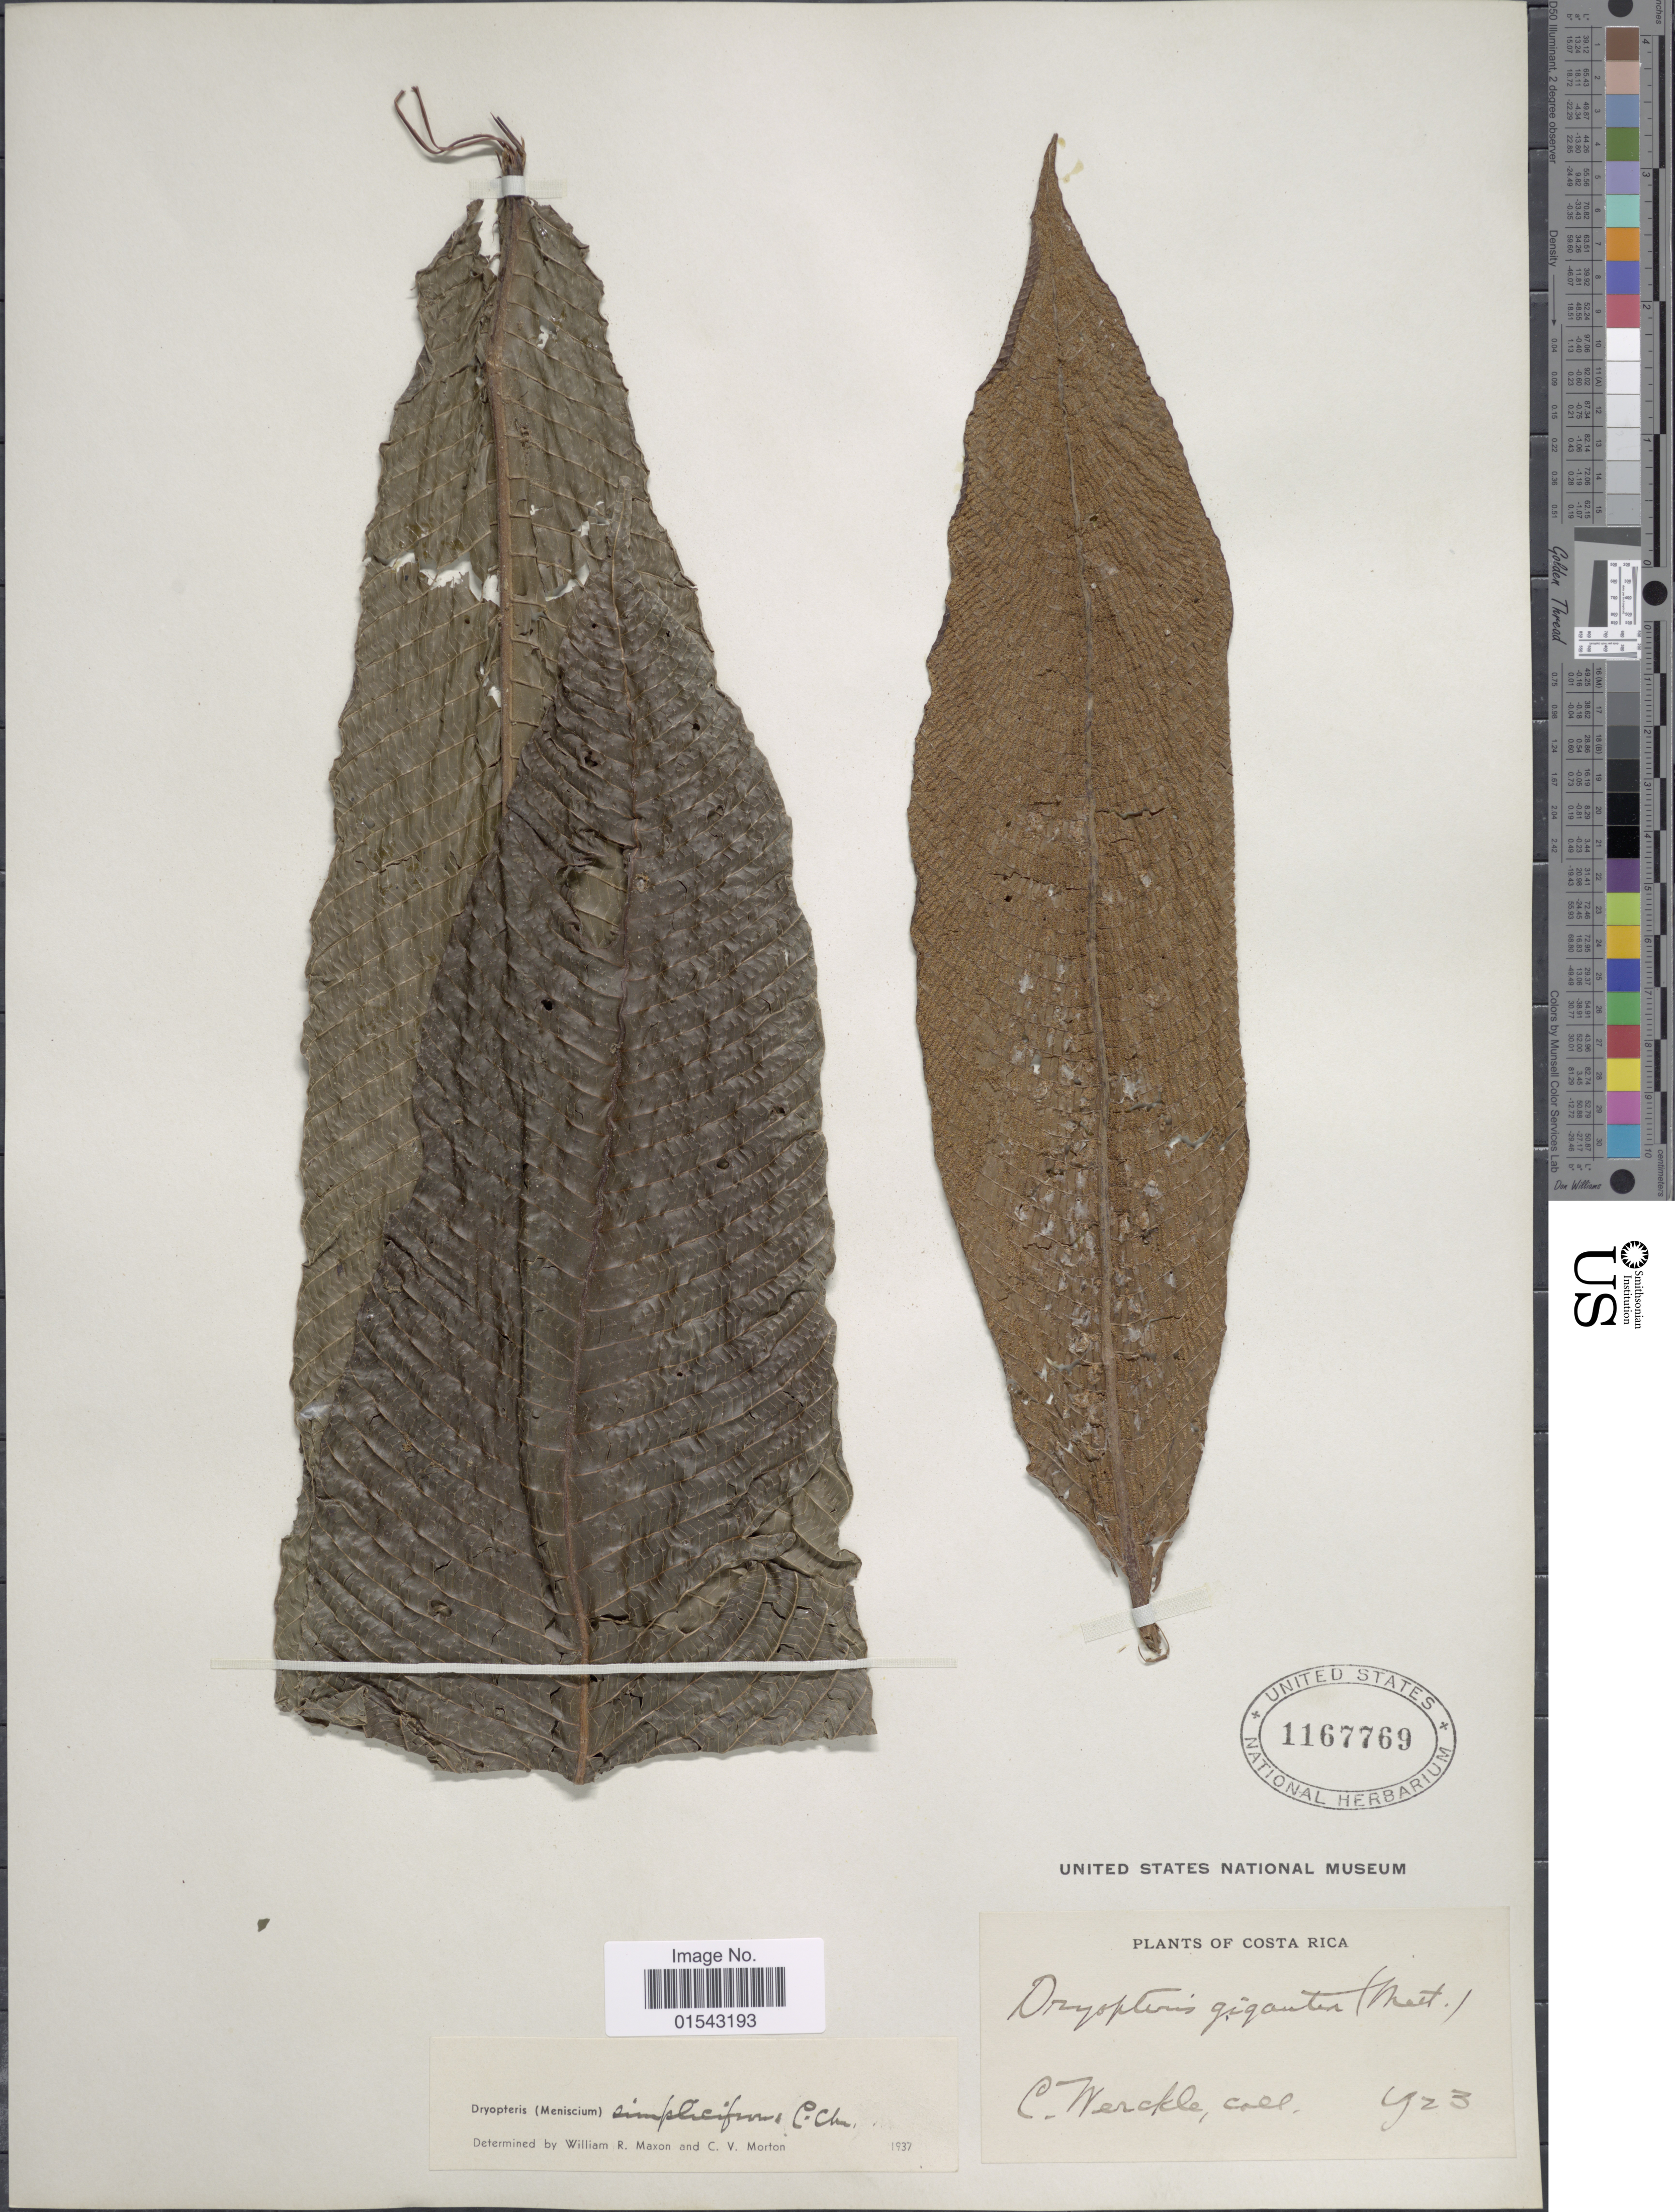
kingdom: Plantae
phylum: Tracheophyta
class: Polypodiopsida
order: Polypodiales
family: Thelypteridaceae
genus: Meniscium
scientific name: Meniscium giganteum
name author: Mett.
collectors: C. Wercklé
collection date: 1923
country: Costa Rica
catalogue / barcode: US 1167769